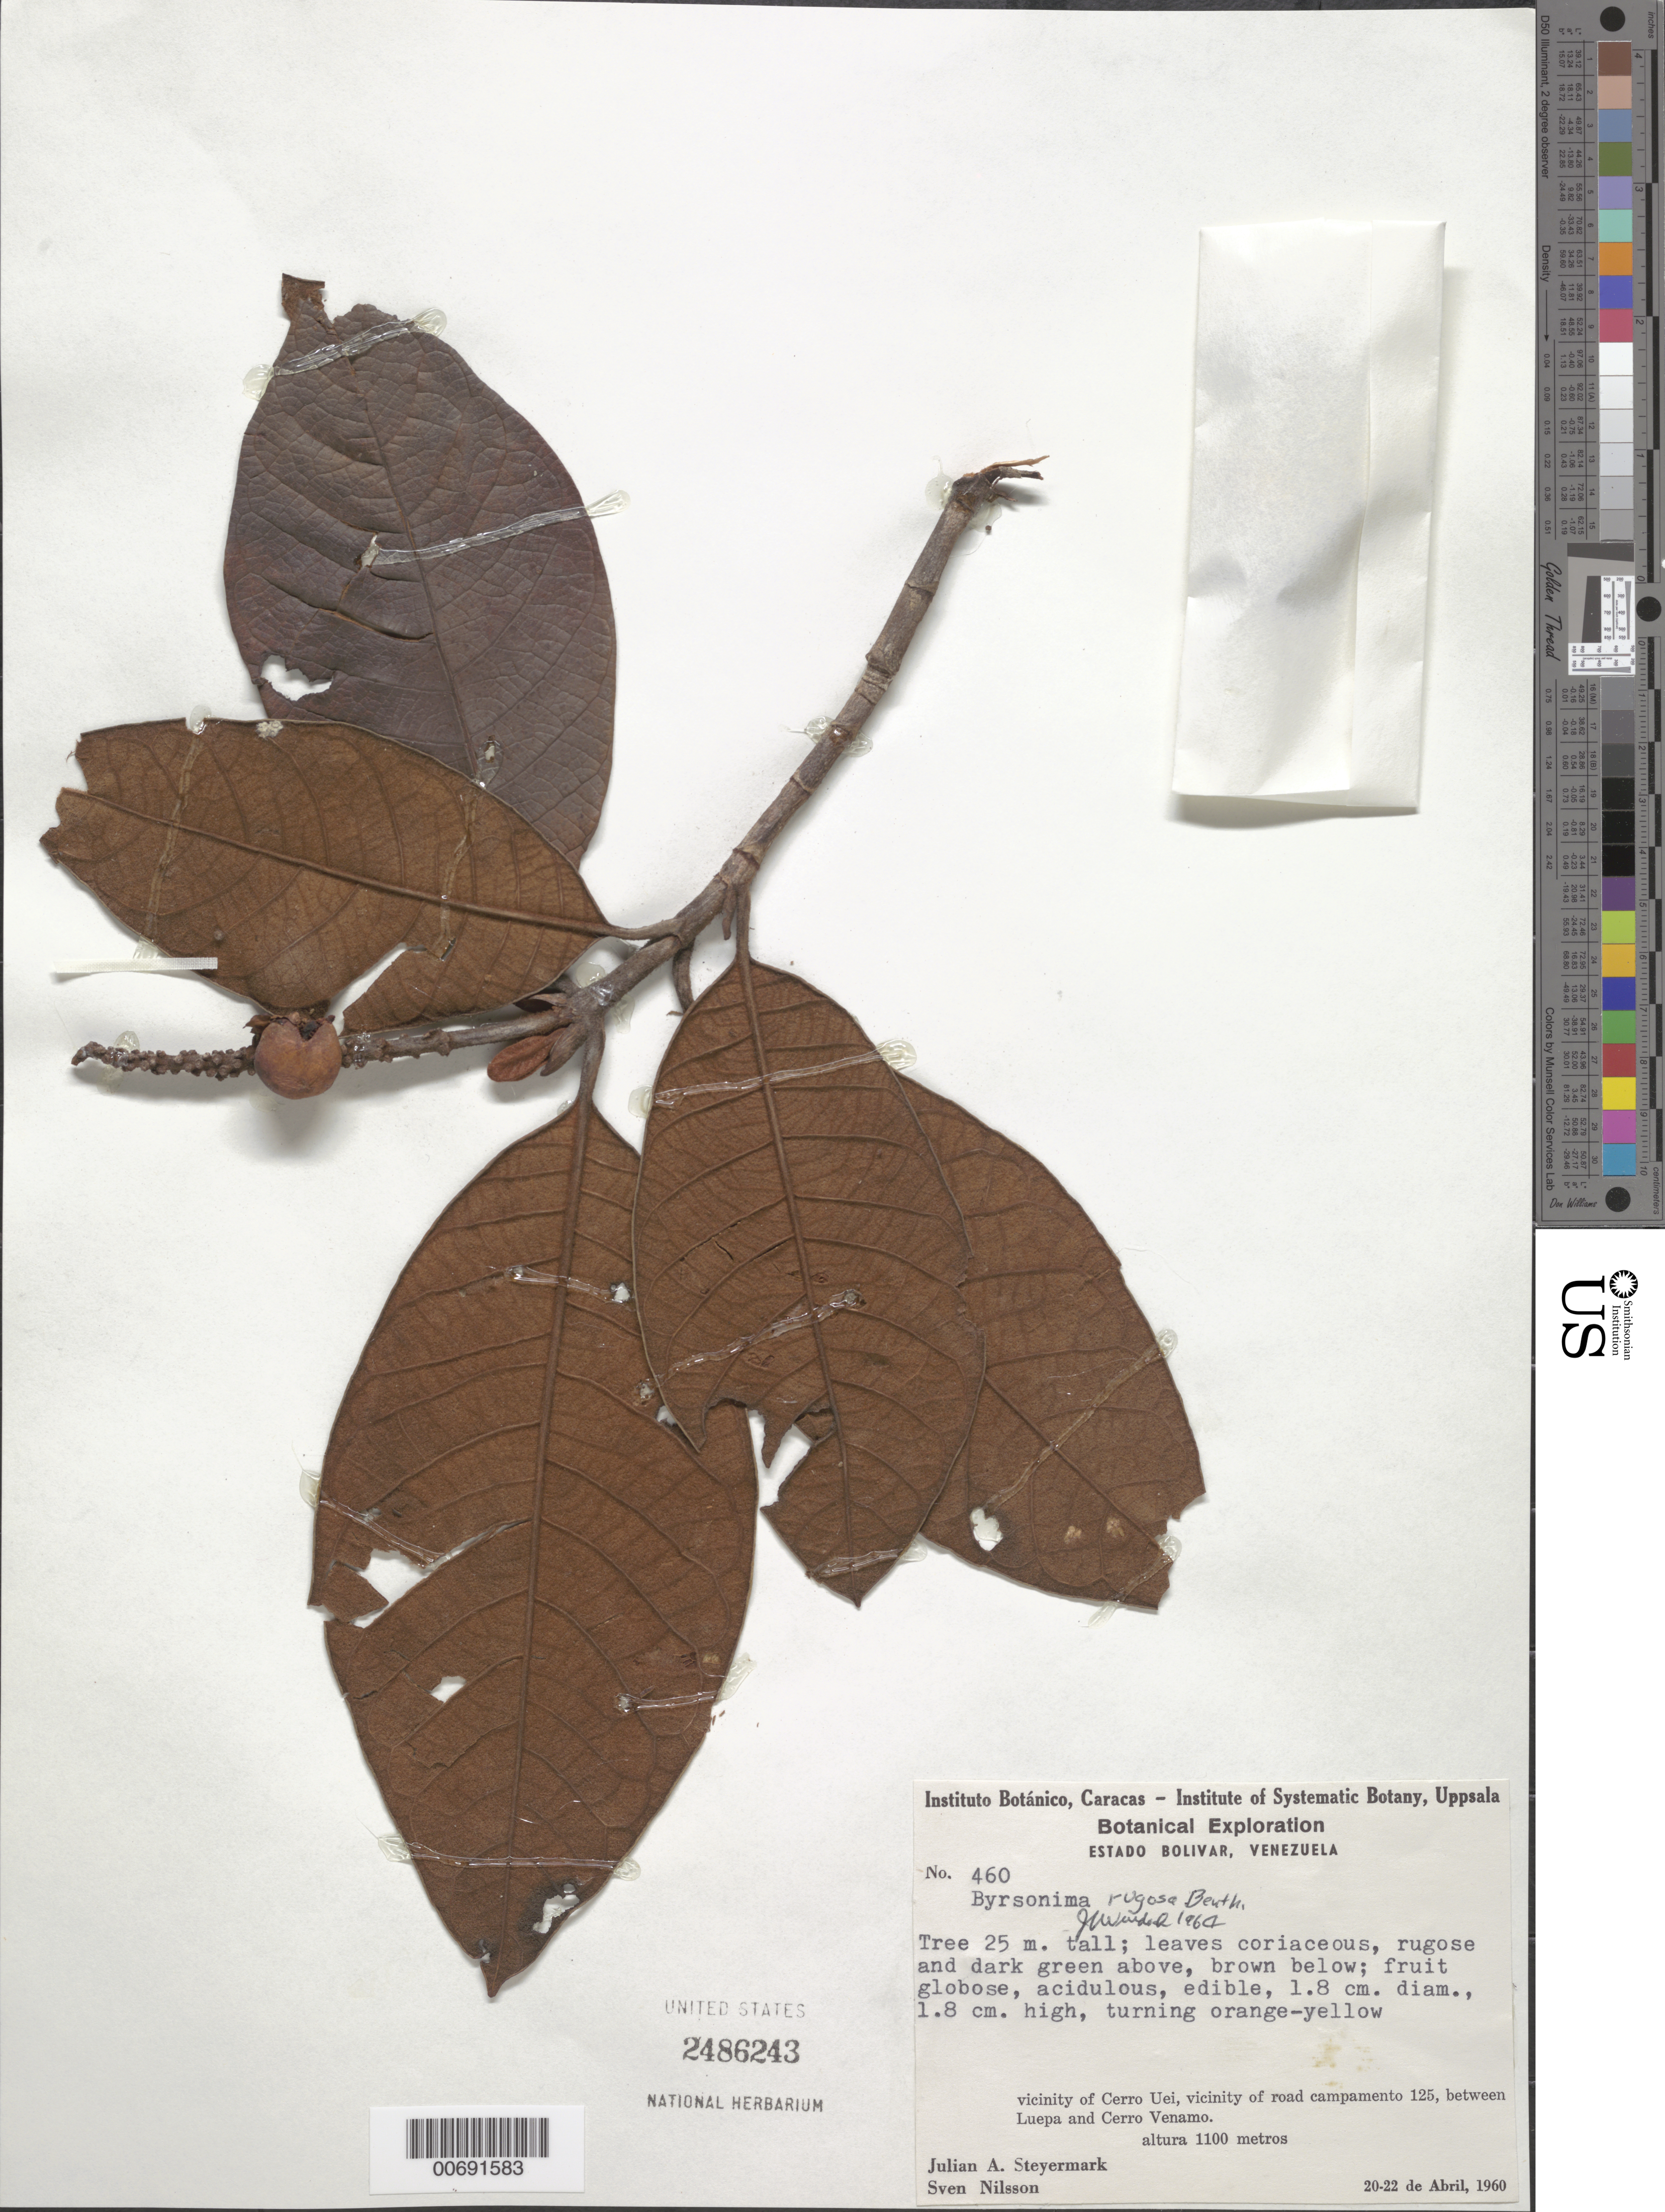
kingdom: Plantae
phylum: Tracheophyta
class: Magnoliopsida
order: Malpighiales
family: Malpighiaceae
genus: Byrsonima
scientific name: Byrsonima rugosa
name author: Benth.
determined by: Wurdack, John J., (US), US (UNITED STATES)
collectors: J. Steyermark & S. Nilsson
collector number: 60 460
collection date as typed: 20-Apr-60 to 22-Apr-60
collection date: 1960-04-20/1960-04-22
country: Venezuela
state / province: Bolívar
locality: Cerro Uei, vic. road campamento 125, betw. Luepa & Cerro Venamo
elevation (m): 1100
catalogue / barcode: US 2486243